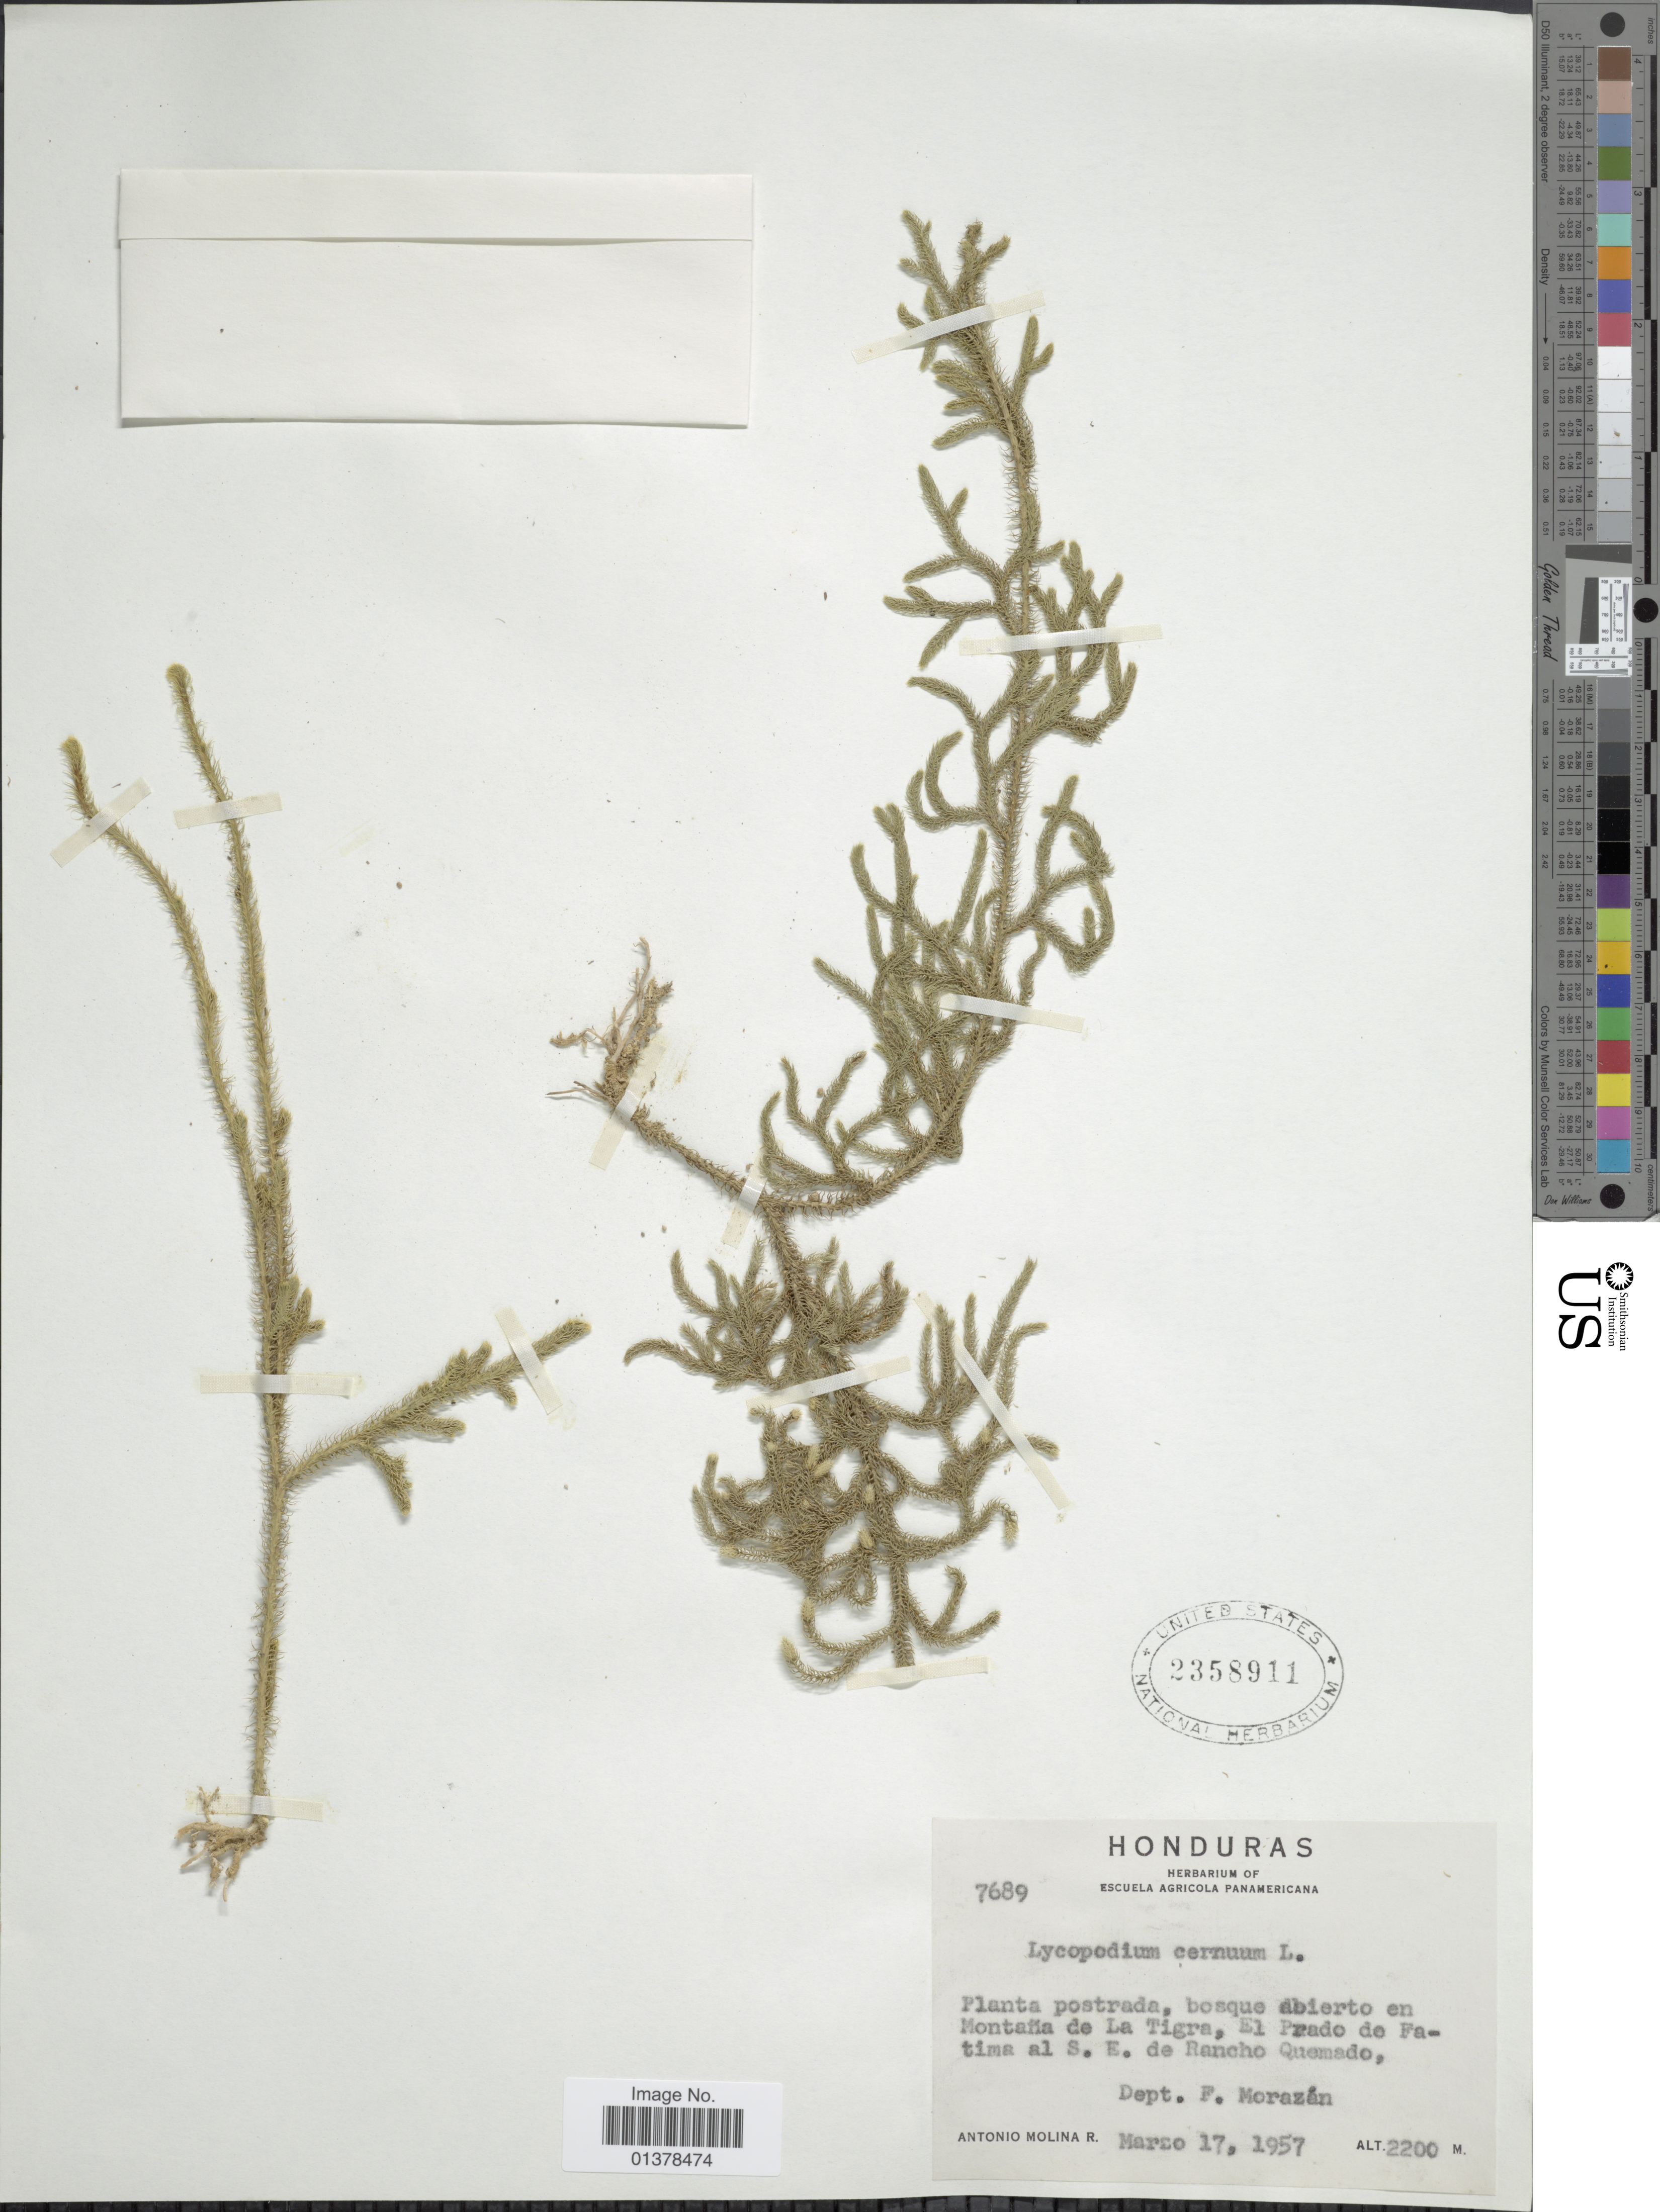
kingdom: Plantae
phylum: Tracheophyta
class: Lycopodiopsida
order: Lycopodiales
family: Lycopodiaceae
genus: Palhinhaea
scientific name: Palhinhaea cernua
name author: (L.) Vasc. & Franco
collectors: A. Molina R.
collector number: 7689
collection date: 1957-03-17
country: Honduras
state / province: Fco. Morazán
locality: Planta postrada, bosque abierto en MOntaffia de la Tigra, El Prado de Fatima al S.E. de Rancho Quemado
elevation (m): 2200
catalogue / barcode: US 2358911